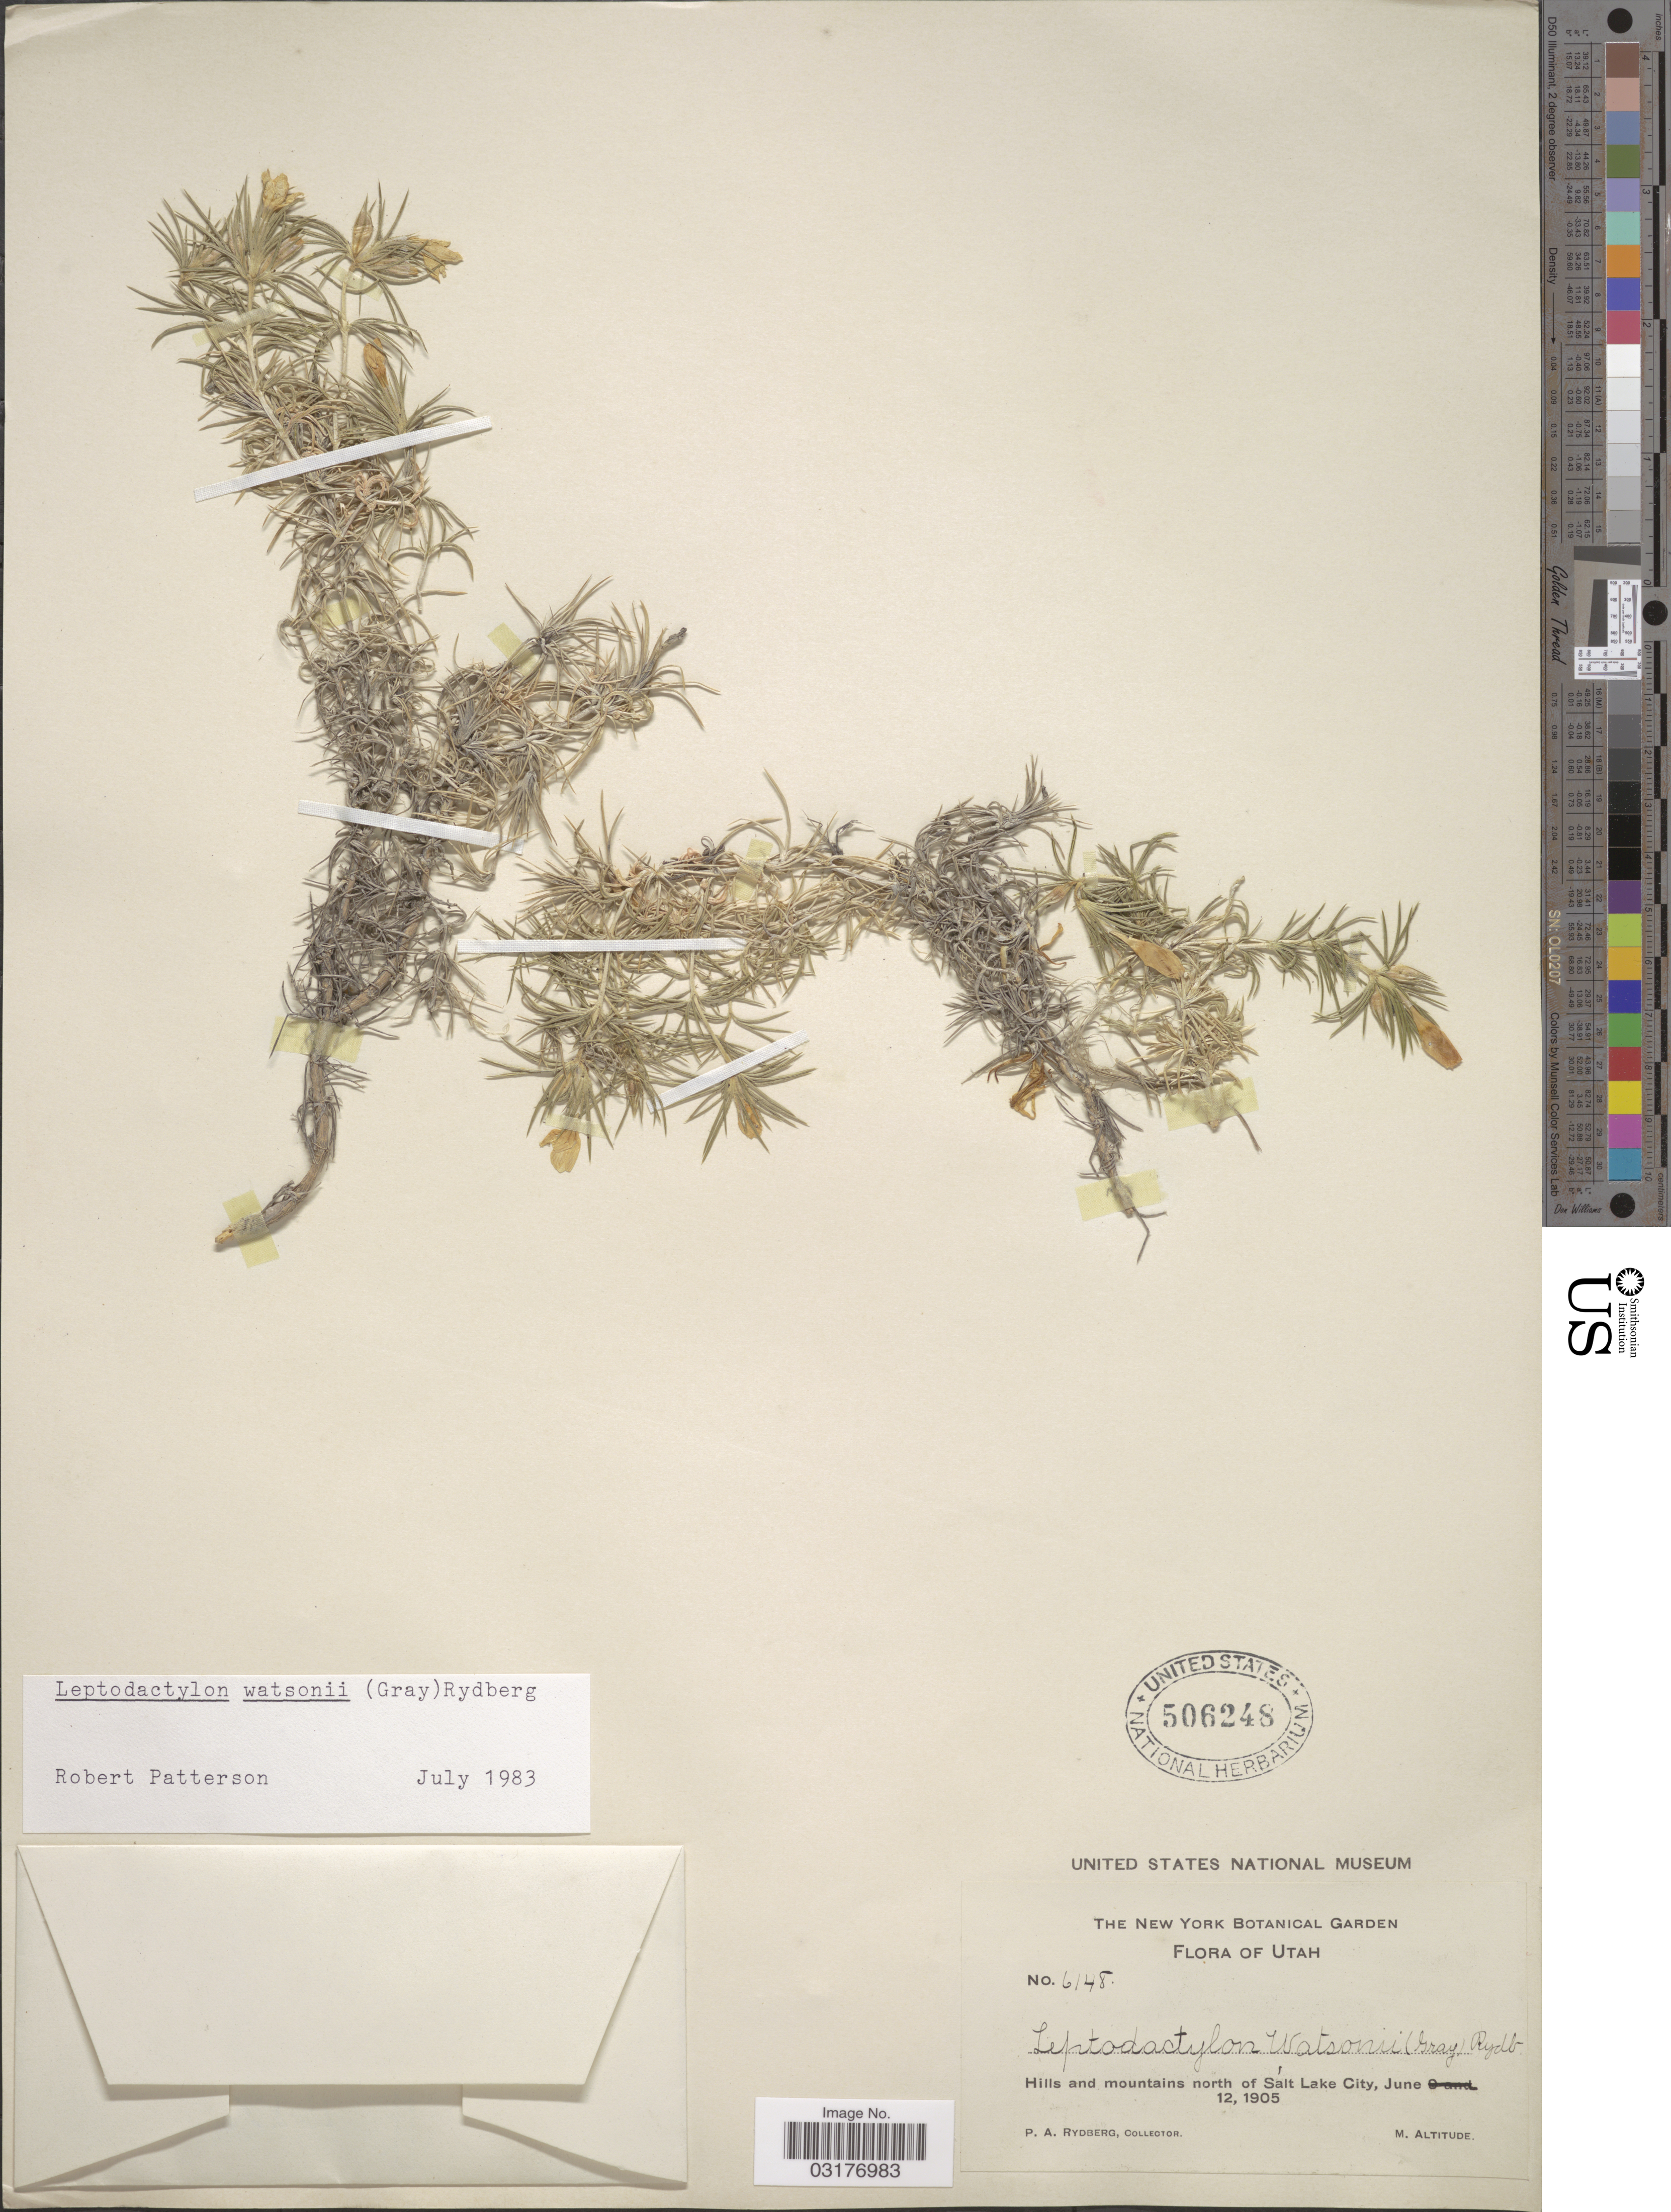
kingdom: Plantae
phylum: Tracheophyta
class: Magnoliopsida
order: Ericales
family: Polemoniaceae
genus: Linanthus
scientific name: Linanthus watsonii subsp. watsonii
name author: (A. Gray) Wherry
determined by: Strong, Mark T., (BOT), Smithsonian Institution - National Museum of Natural History (UNITED STATES)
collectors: P. A. Rydberg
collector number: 6148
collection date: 1905-06-12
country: United States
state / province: Utah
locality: Hills and mountains north of Salt Lake City.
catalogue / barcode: US 506248